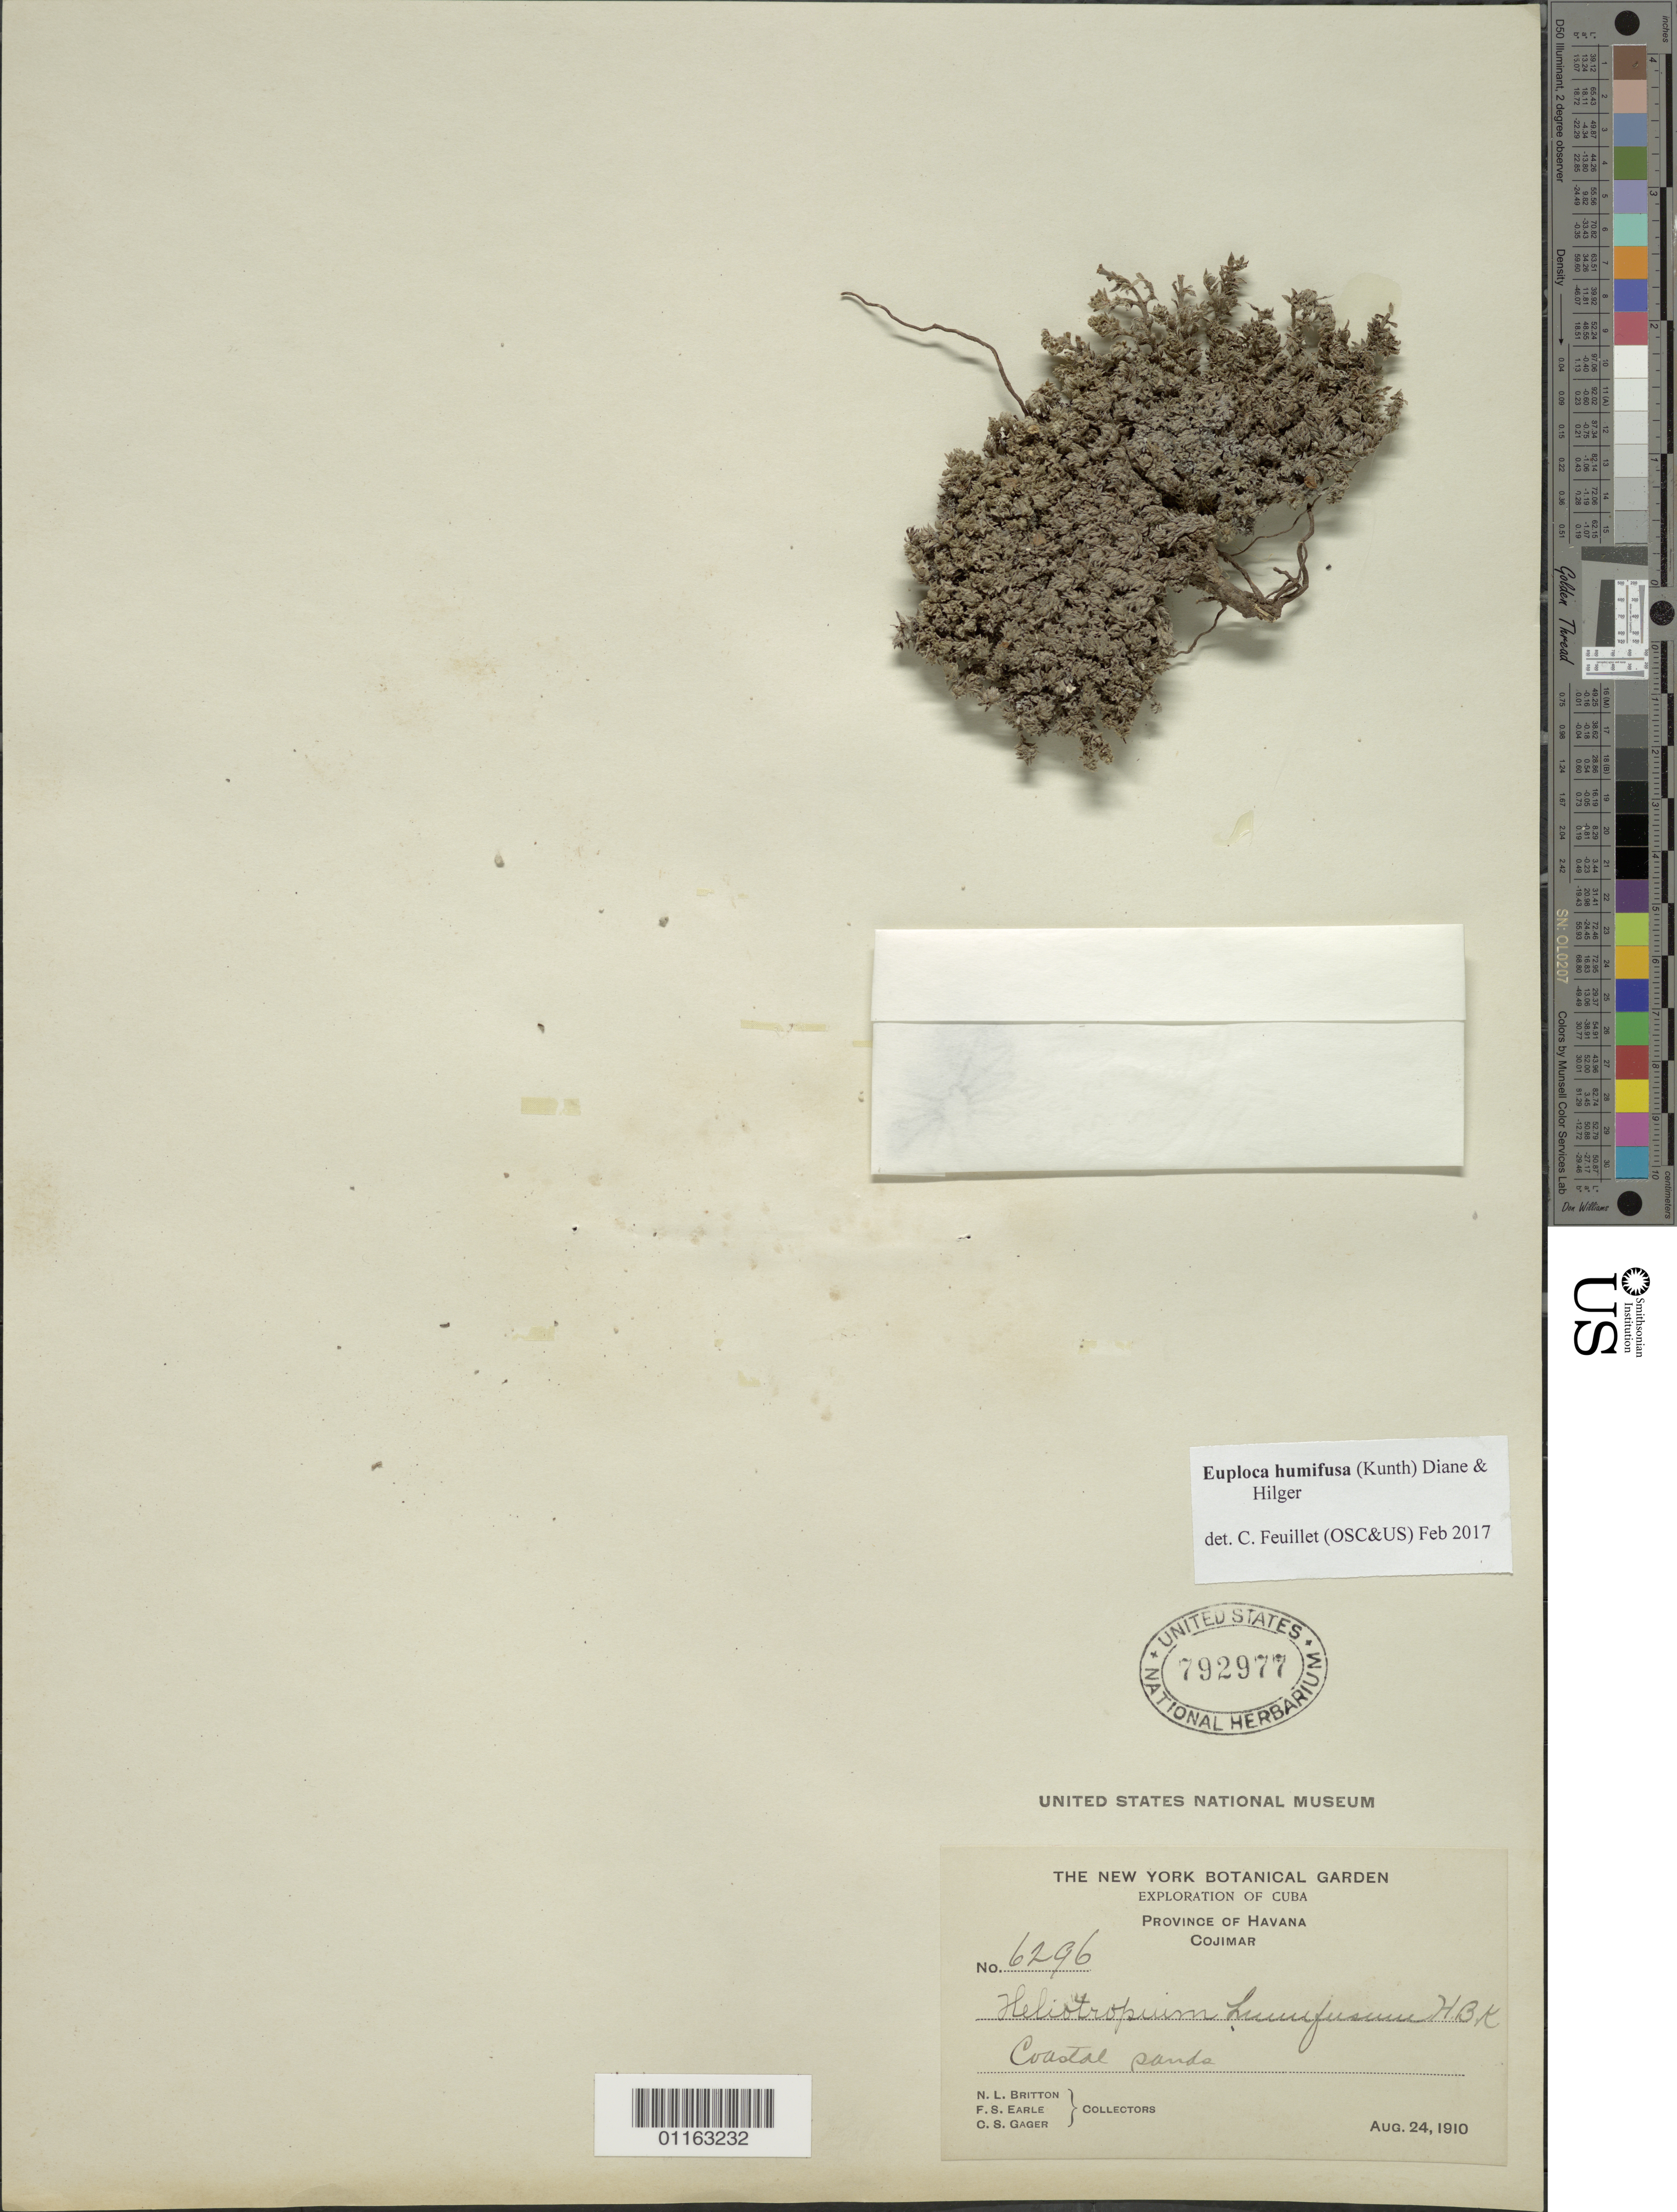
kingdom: Plantae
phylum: Tracheophyta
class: Magnoliopsida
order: Boraginales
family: Heliotropiaceae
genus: Euploca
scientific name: Euploca humifusa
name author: (Kunth) Diane & Hilger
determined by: Feuillet, C.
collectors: N. Britton, N. Britton, F. S. Earle & C. Gager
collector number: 6296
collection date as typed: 24 Aug 1910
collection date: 1910-08-24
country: Cuba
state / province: La Habana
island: Cuba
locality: Cojimar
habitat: Coastal sands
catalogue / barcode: US 792977